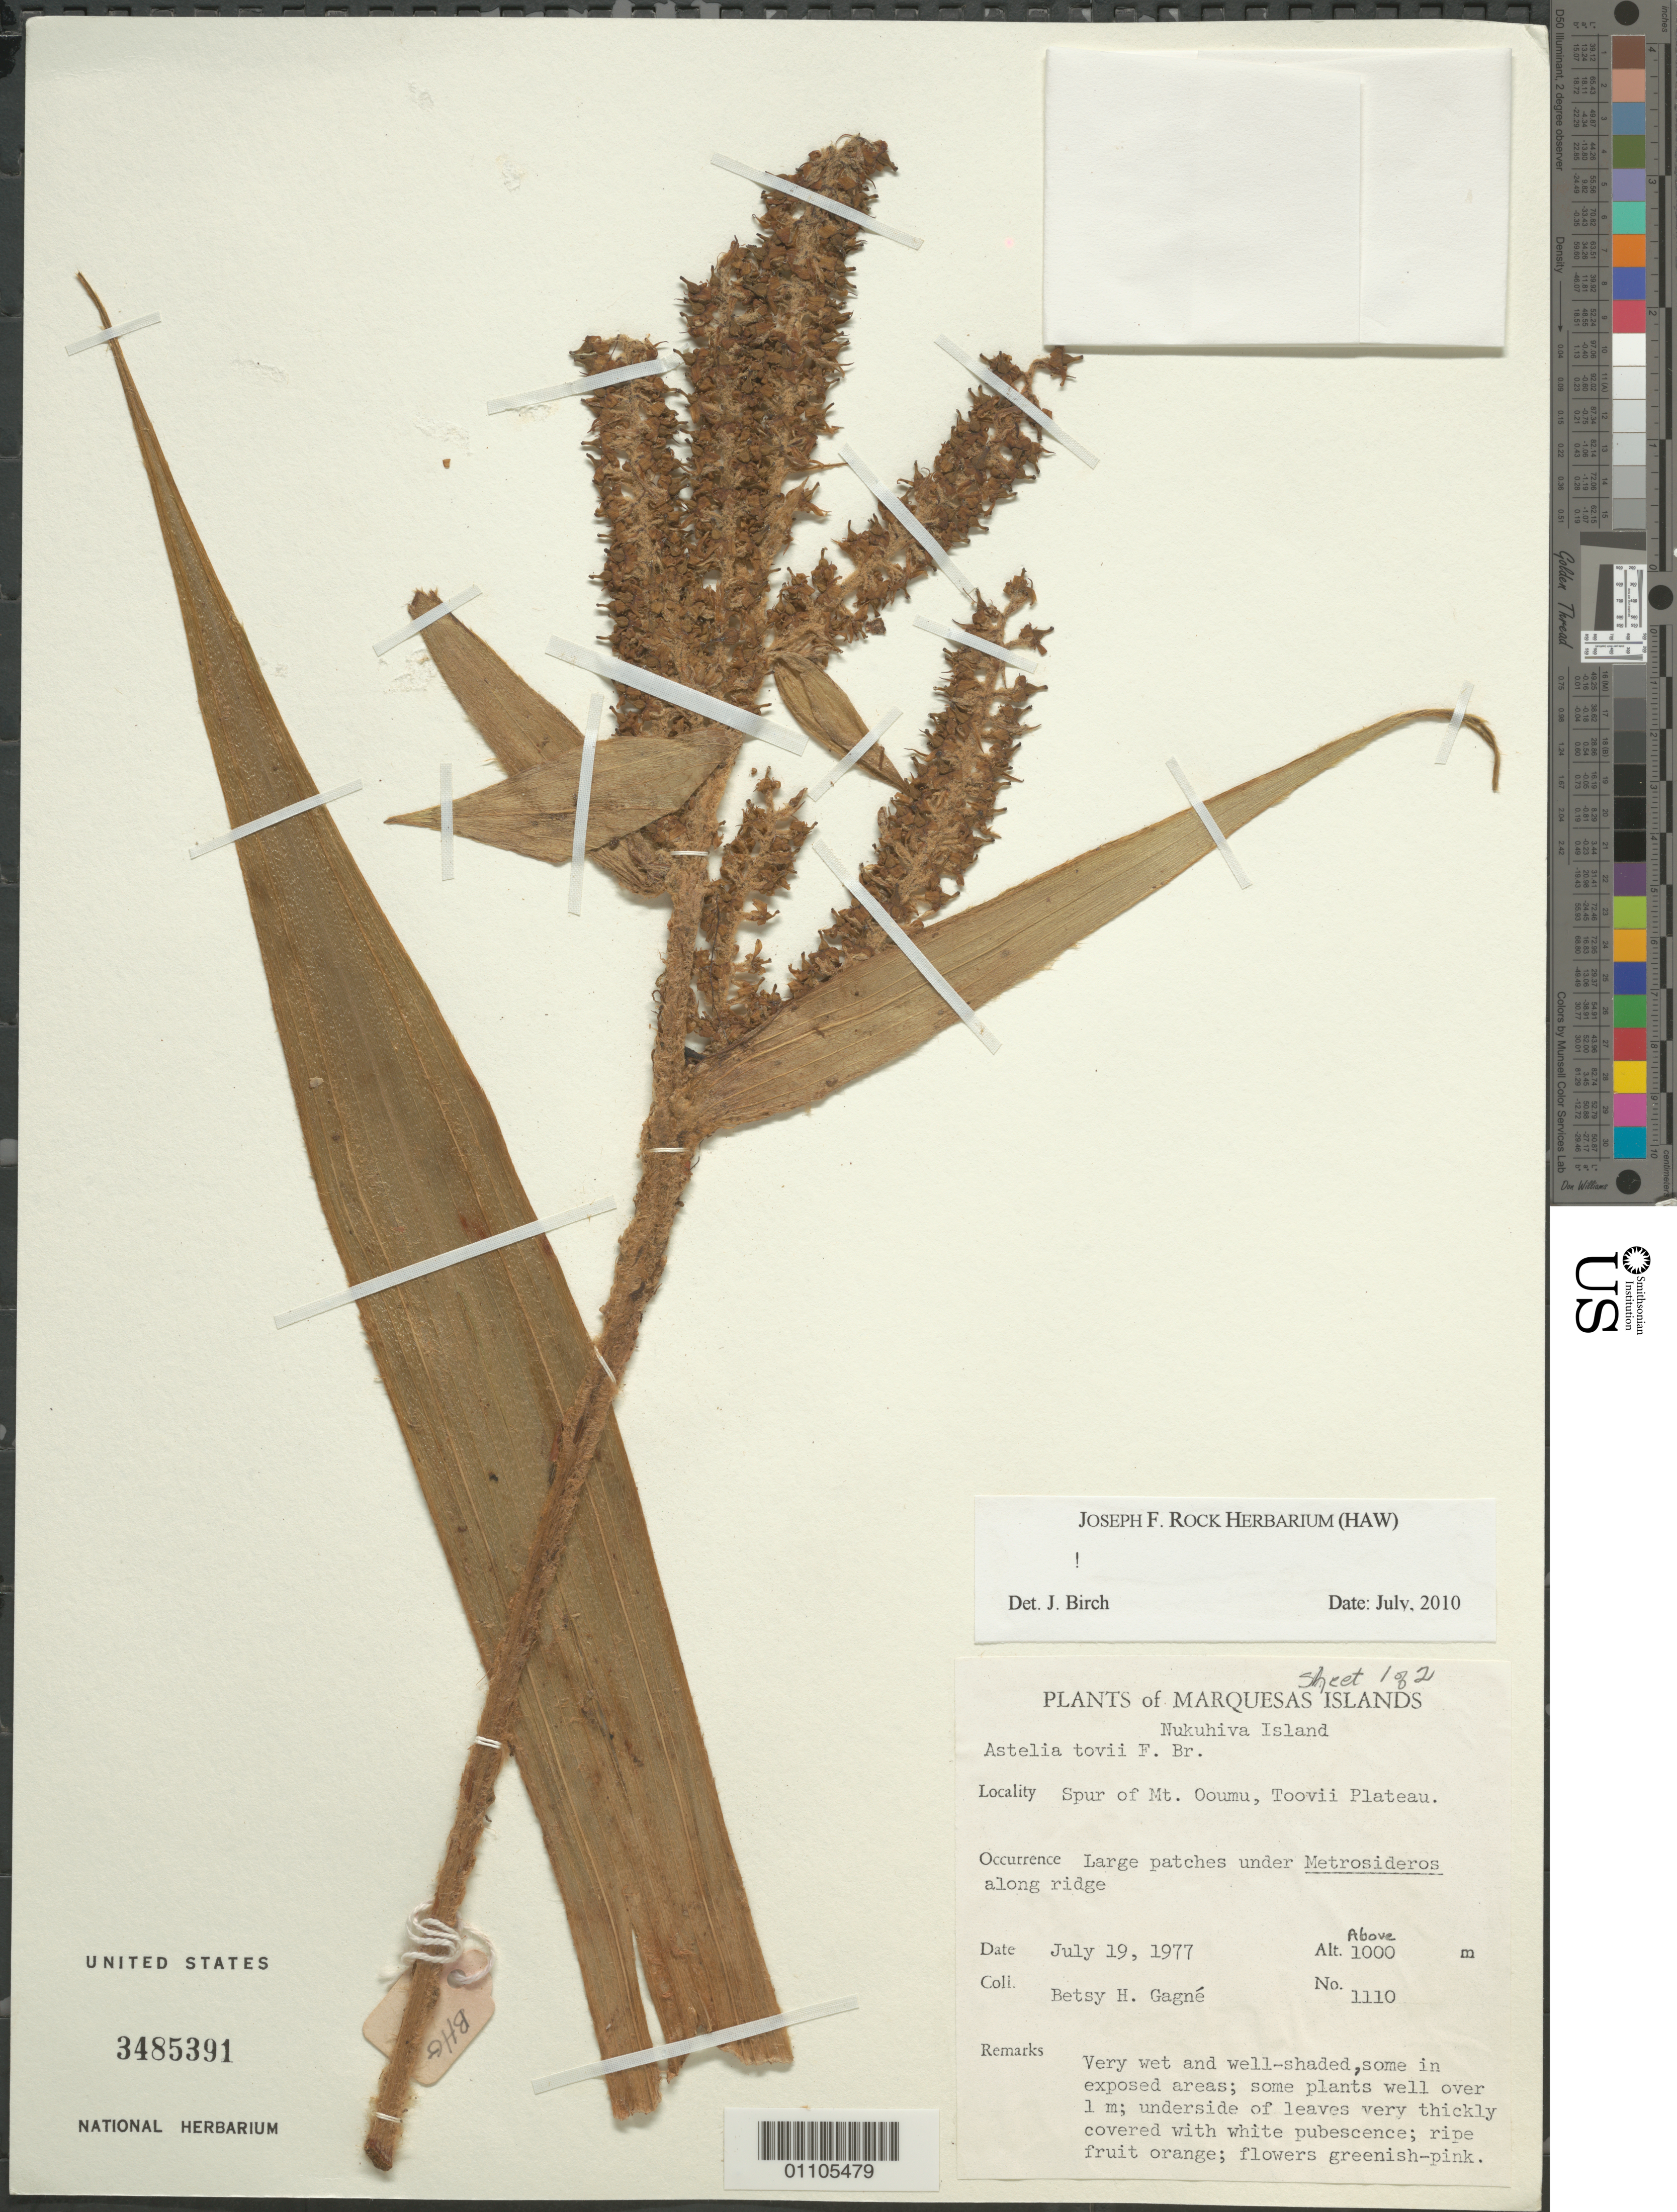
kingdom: Plantae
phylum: Tracheophyta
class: Liliopsida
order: Asparagales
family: Asteliaceae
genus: Astelia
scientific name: Astelia tovii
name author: F. Br.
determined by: Birch, J.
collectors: B. H. Gagné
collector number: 1110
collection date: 1977-07-19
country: French Polynesia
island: Nuku Hiva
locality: Toovii Plateau, spur of Mt. Ooumu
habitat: large patches under Metrosideros along ridge; very wet and shaded, some in exposed areas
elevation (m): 1000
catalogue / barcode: US 3485391